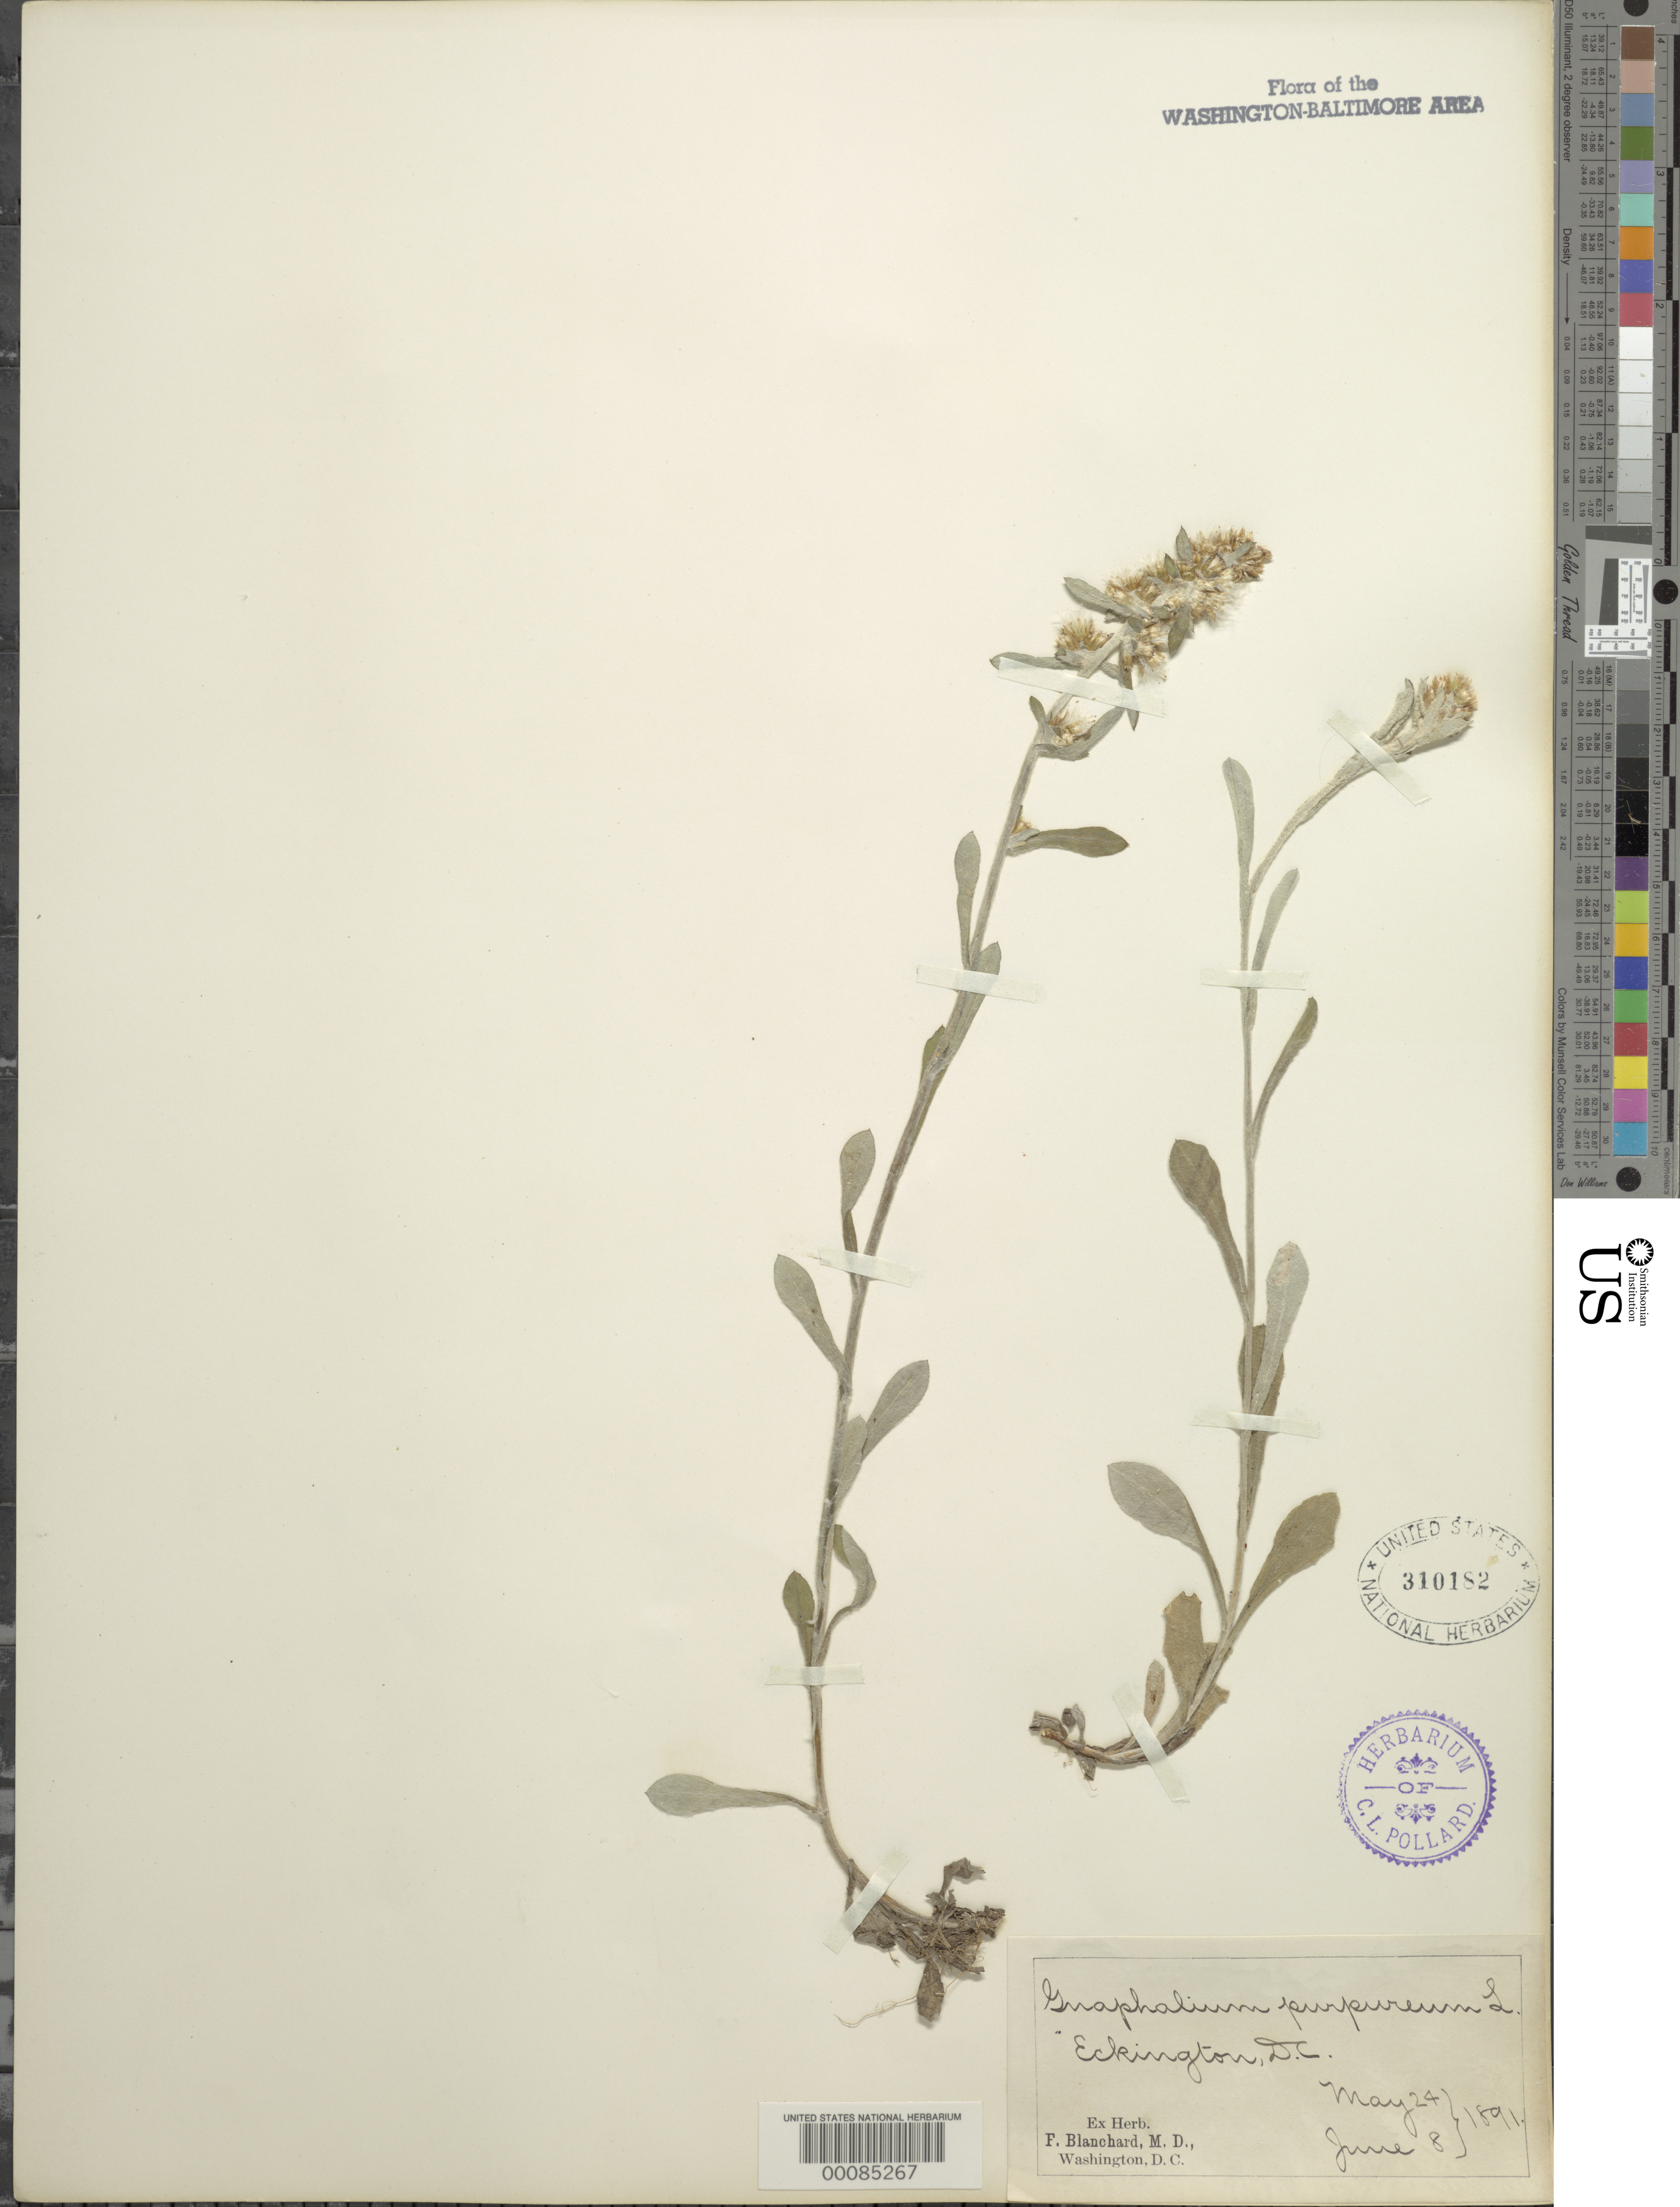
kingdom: Plantae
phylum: Tracheophyta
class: Magnoliopsida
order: Asterales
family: Asteraceae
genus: Gamochaeta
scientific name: Gamochaeta purpurea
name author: (L.) Cabrera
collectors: F. Blanchard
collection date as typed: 24 May 1891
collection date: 1891-05-24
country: United States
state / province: District of Columbia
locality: Eckington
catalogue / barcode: US 310182